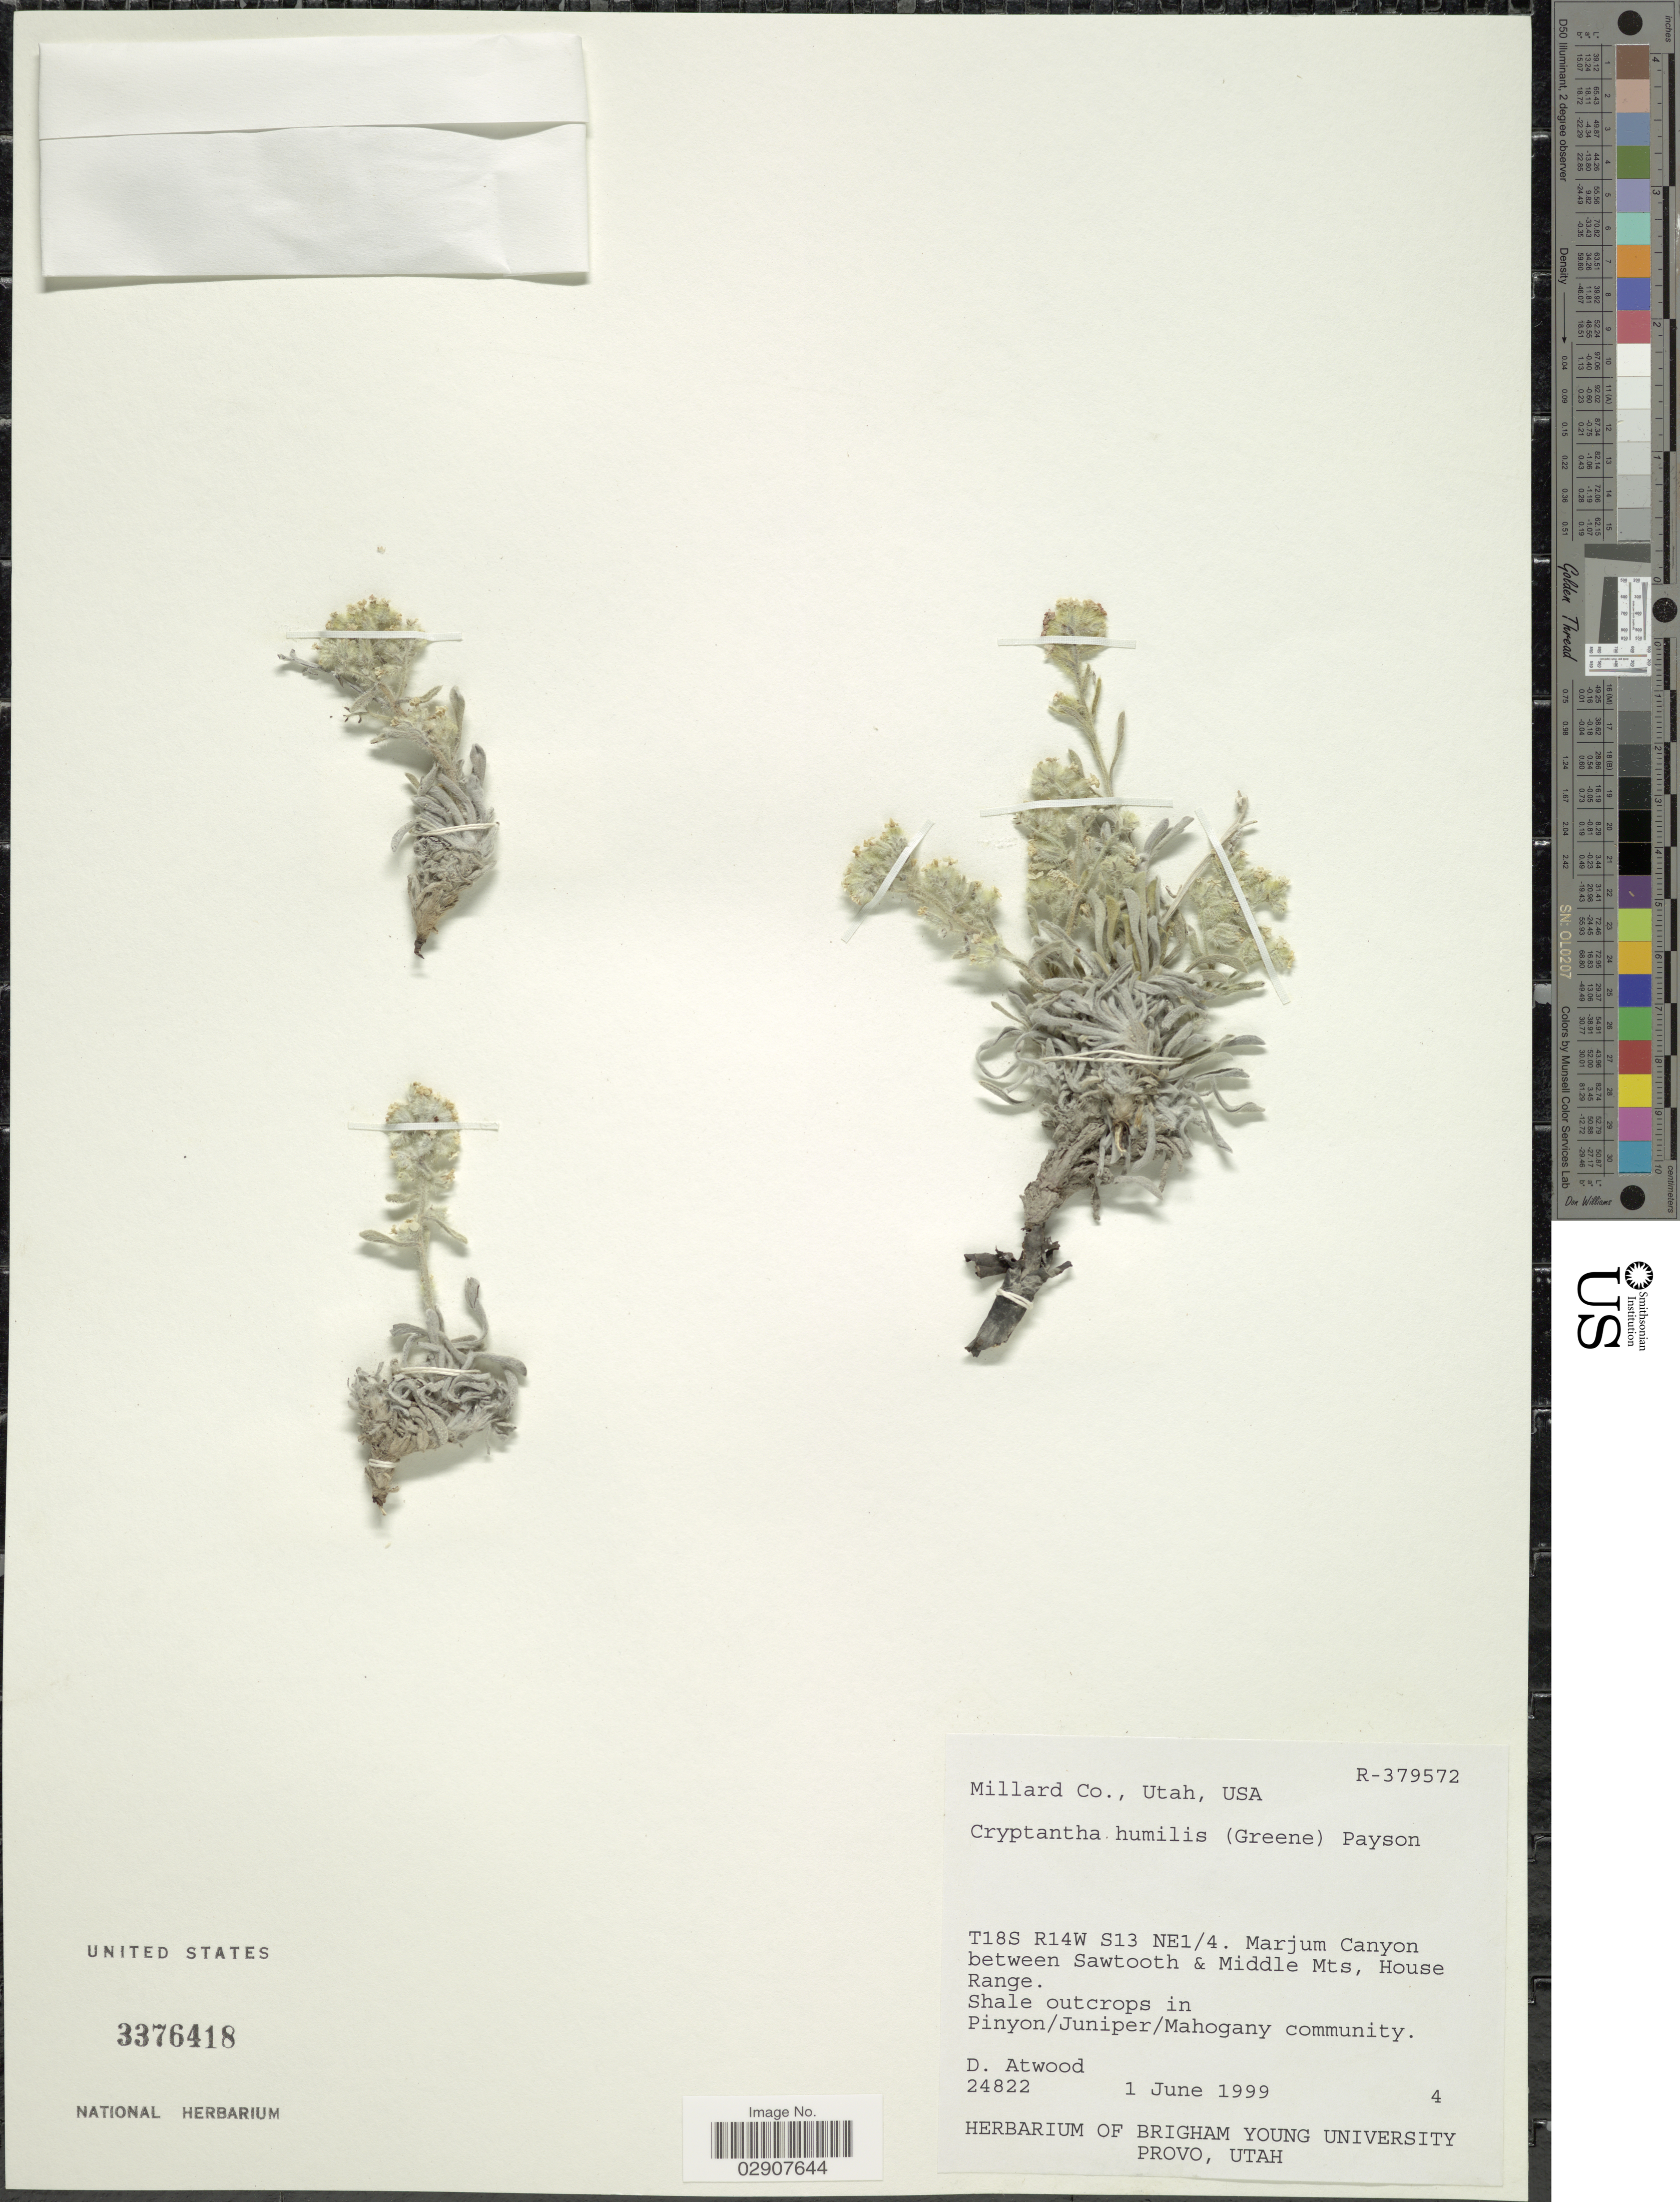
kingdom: Plantae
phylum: Tracheophyta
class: Magnoliopsida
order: Boraginales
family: Boraginaceae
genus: Cryptantha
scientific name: Cryptantha humilis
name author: (Greene) Payson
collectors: D. Atwood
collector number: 24822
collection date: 1999-06-01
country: United States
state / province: Utah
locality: Millard Co., T18S R14W S13 NE1/4. Marjum Canyon between Sawtooth & Middle Mts, House Range.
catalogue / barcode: US 3376418